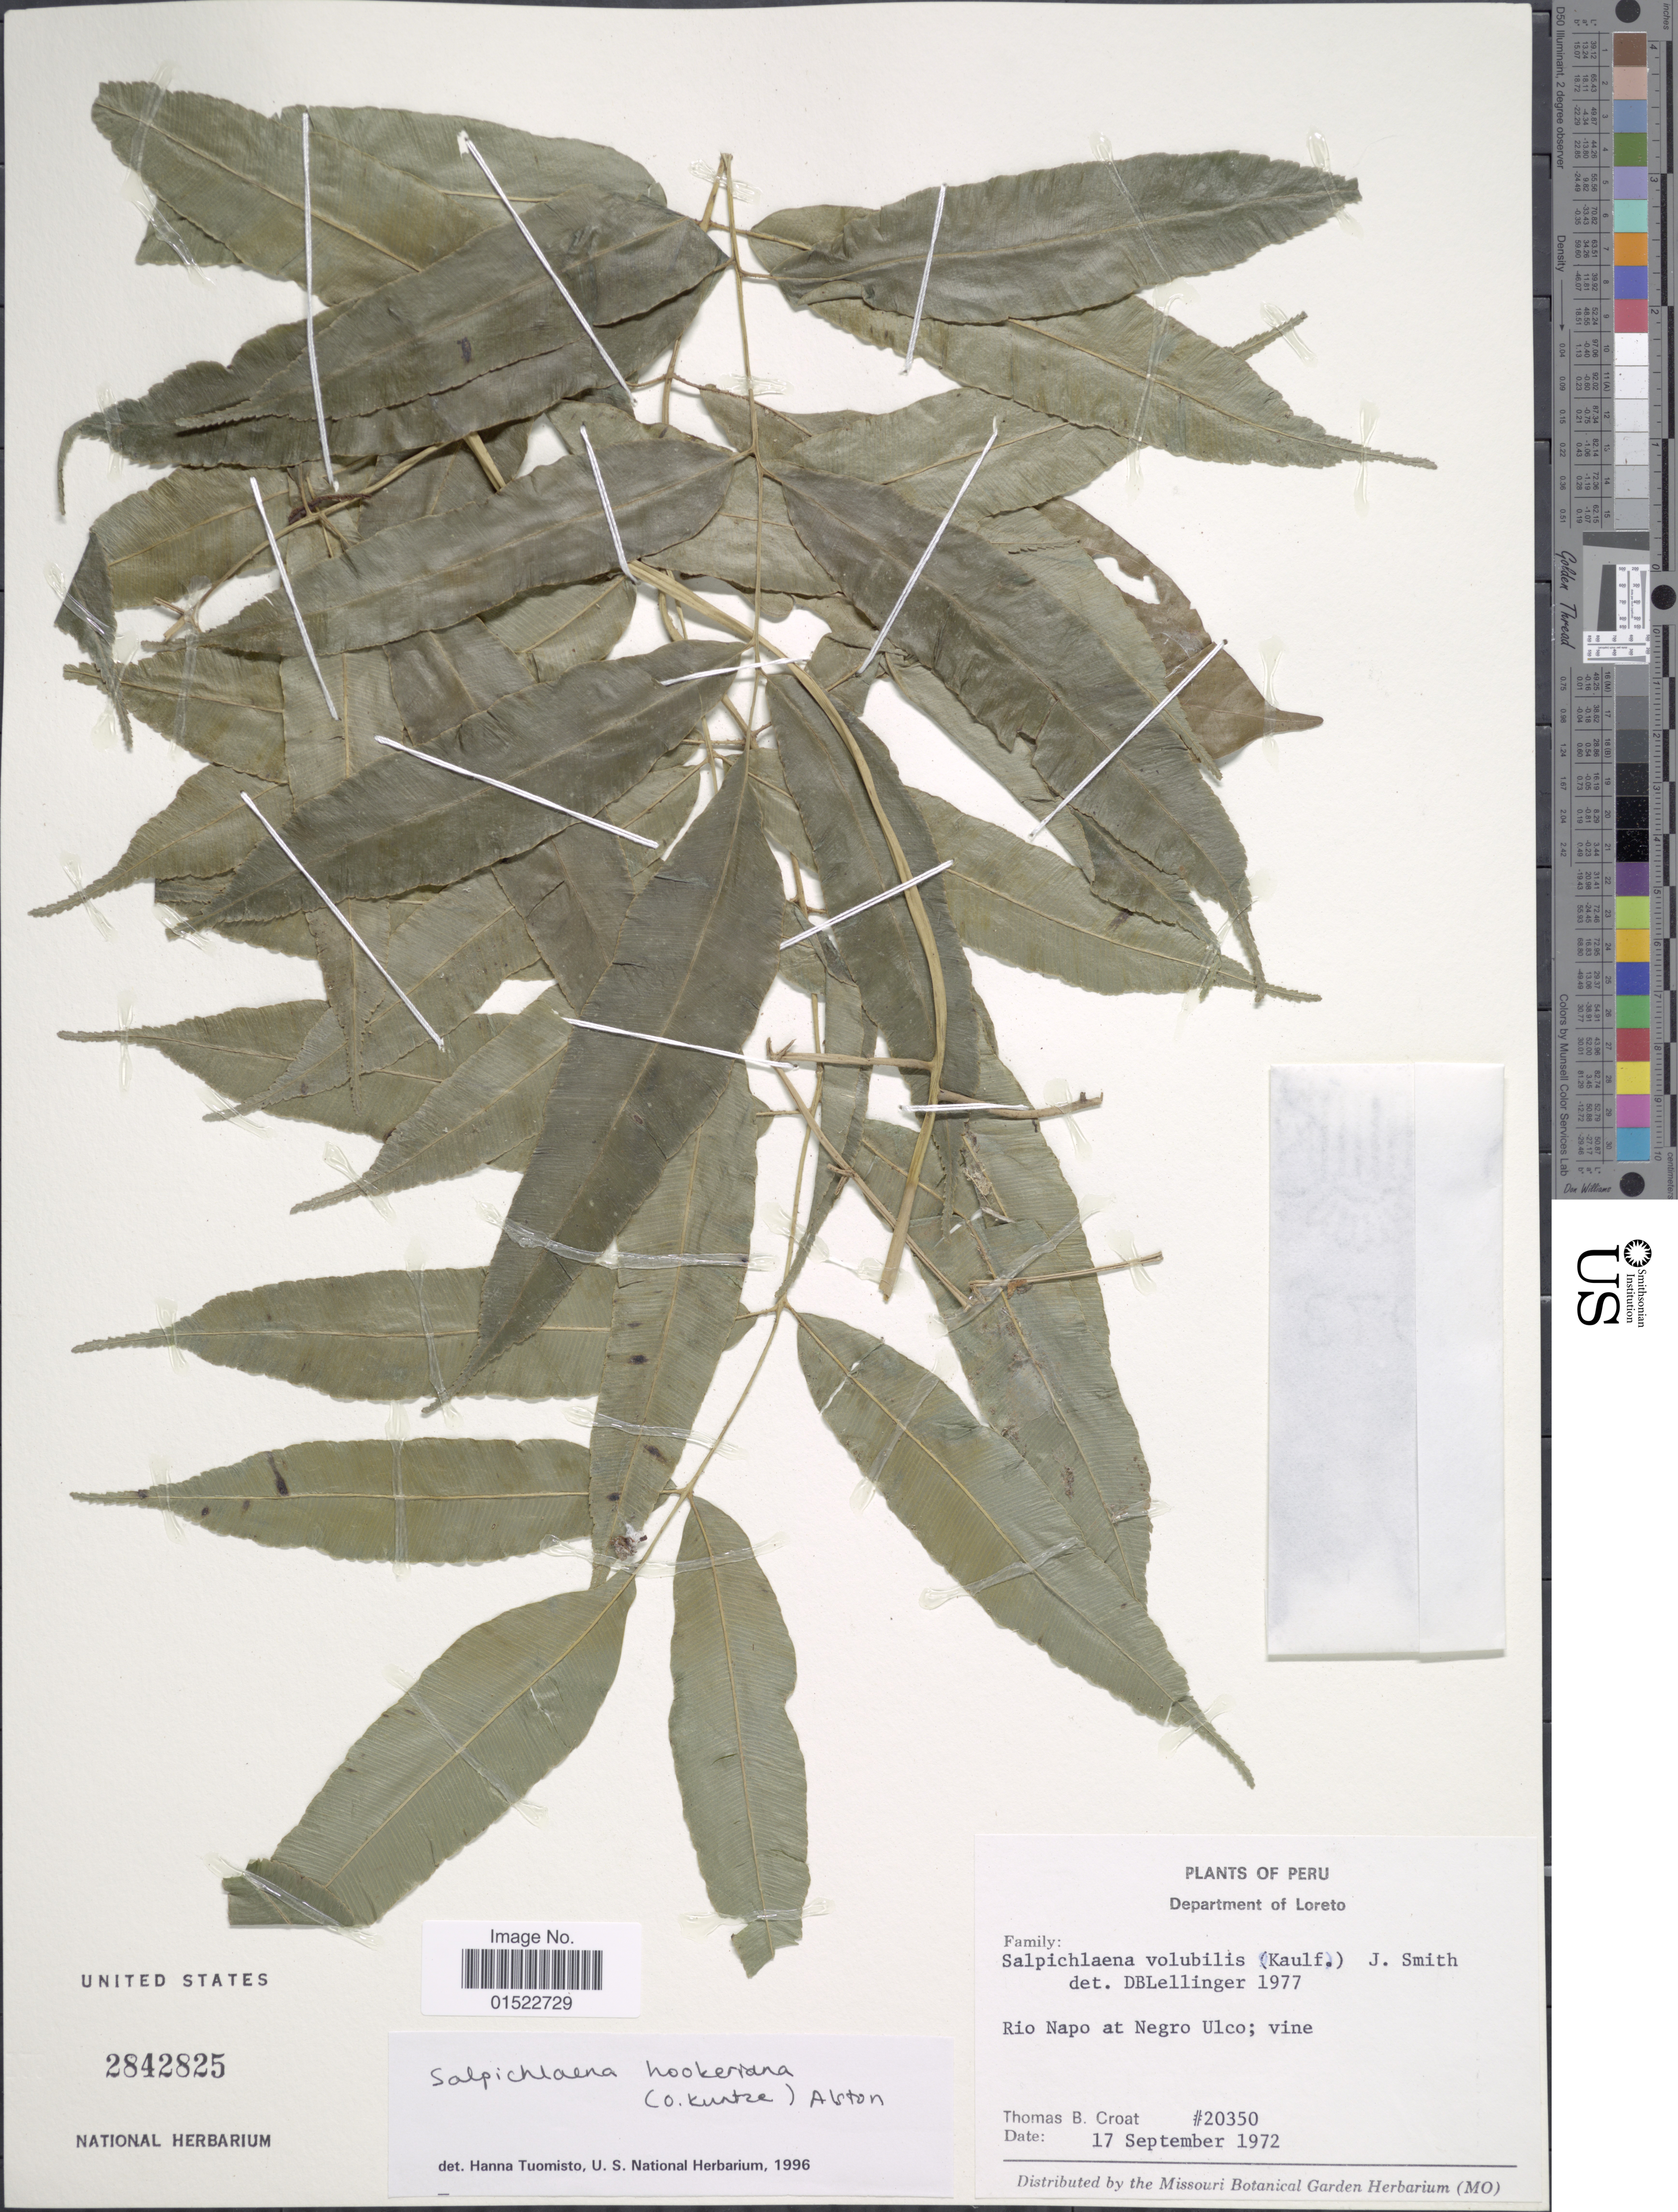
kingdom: Plantae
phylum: Tracheophyta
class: Polypodiopsida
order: Polypodiales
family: Blechnaceae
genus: Salpichlaena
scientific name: Salpichlaena hookeriana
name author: (Kuntze) Alston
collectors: T. B. Croat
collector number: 20350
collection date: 1972-09-17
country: Peru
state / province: Loreto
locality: Rio Nap at Negro Ulco, Department Loreto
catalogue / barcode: US 2842825